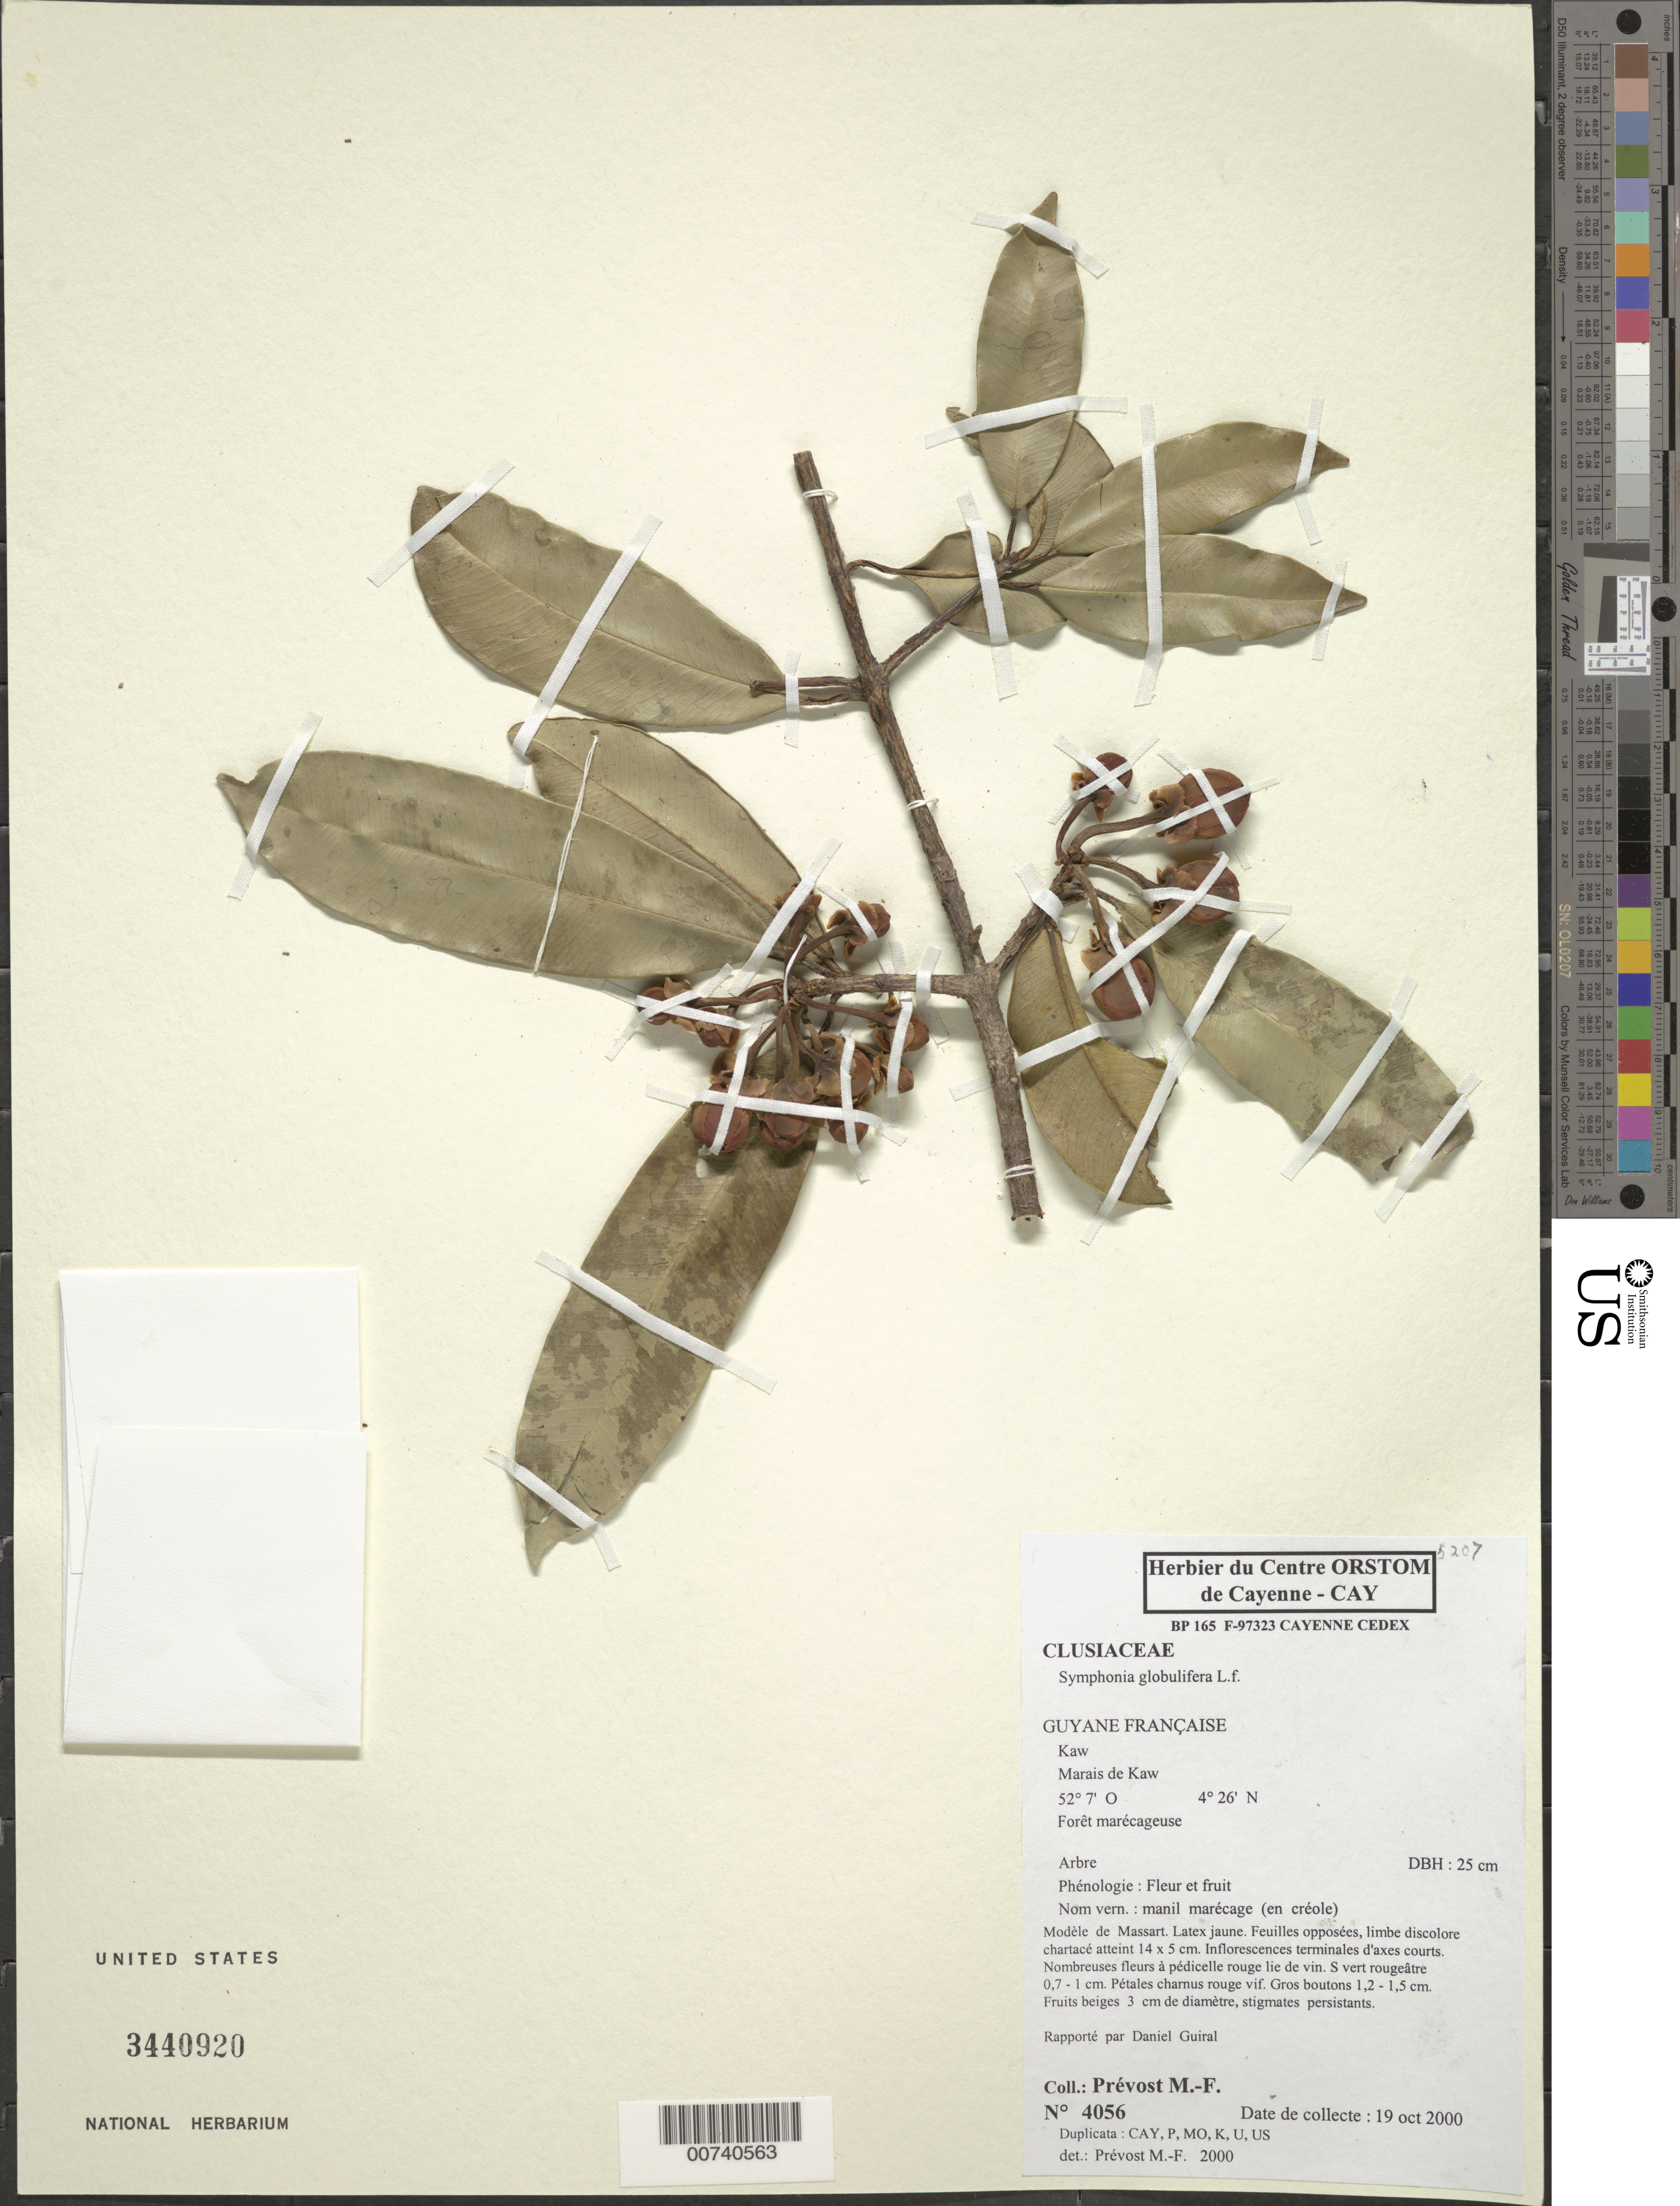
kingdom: Plantae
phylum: Tracheophyta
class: Magnoliopsida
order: Malpighiales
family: Clusiaceae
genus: Symphonia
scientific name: Symphonia globulifera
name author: L. f.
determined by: Prévost, M.-F.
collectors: M.-F. Prévost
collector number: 4056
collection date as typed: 19-Oct-00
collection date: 2000-10-19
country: French Guiana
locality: Kaw, Marais de Kaw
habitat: Marshy forest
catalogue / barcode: US 3440920